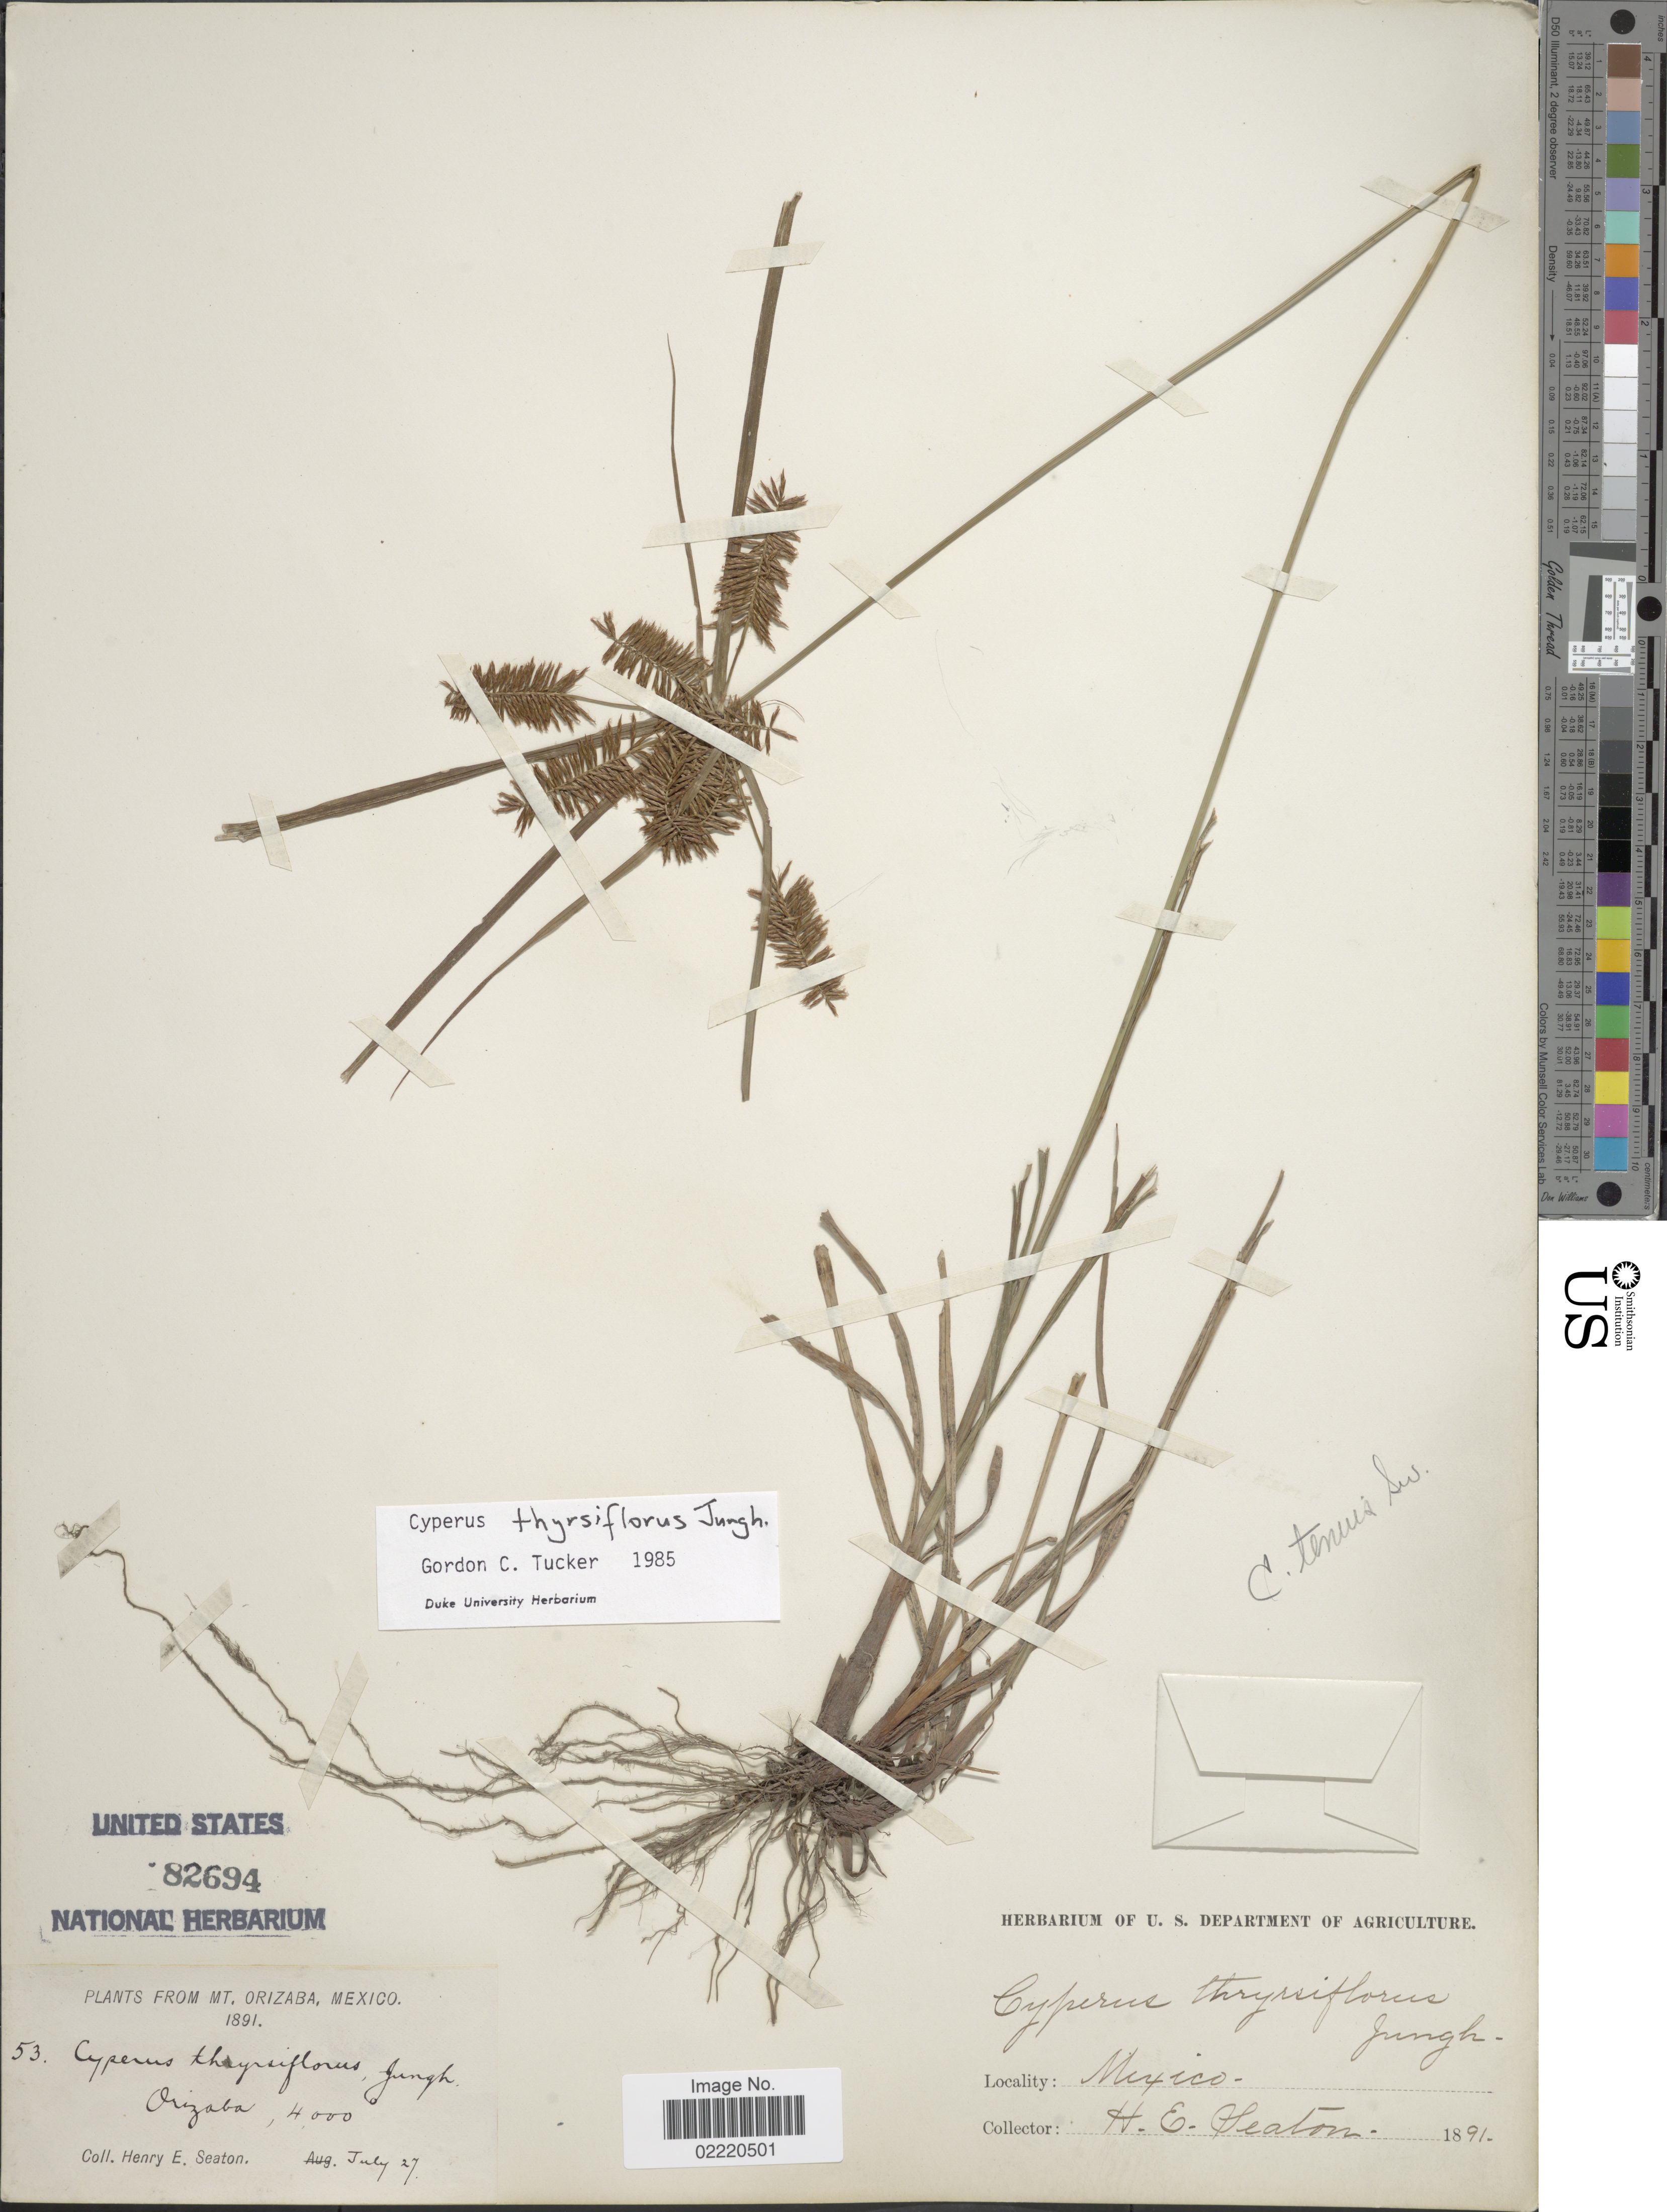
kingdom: Plantae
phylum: Tracheophyta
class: Liliopsida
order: Poales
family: Cyperaceae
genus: Cyperus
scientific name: Cyperus thyrsiflorus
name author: Jungh.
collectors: H. E. Seaton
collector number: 53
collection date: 1891-07-27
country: Mexico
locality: Mt. Orizaba, Orizaba.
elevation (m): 1219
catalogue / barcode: US 82694